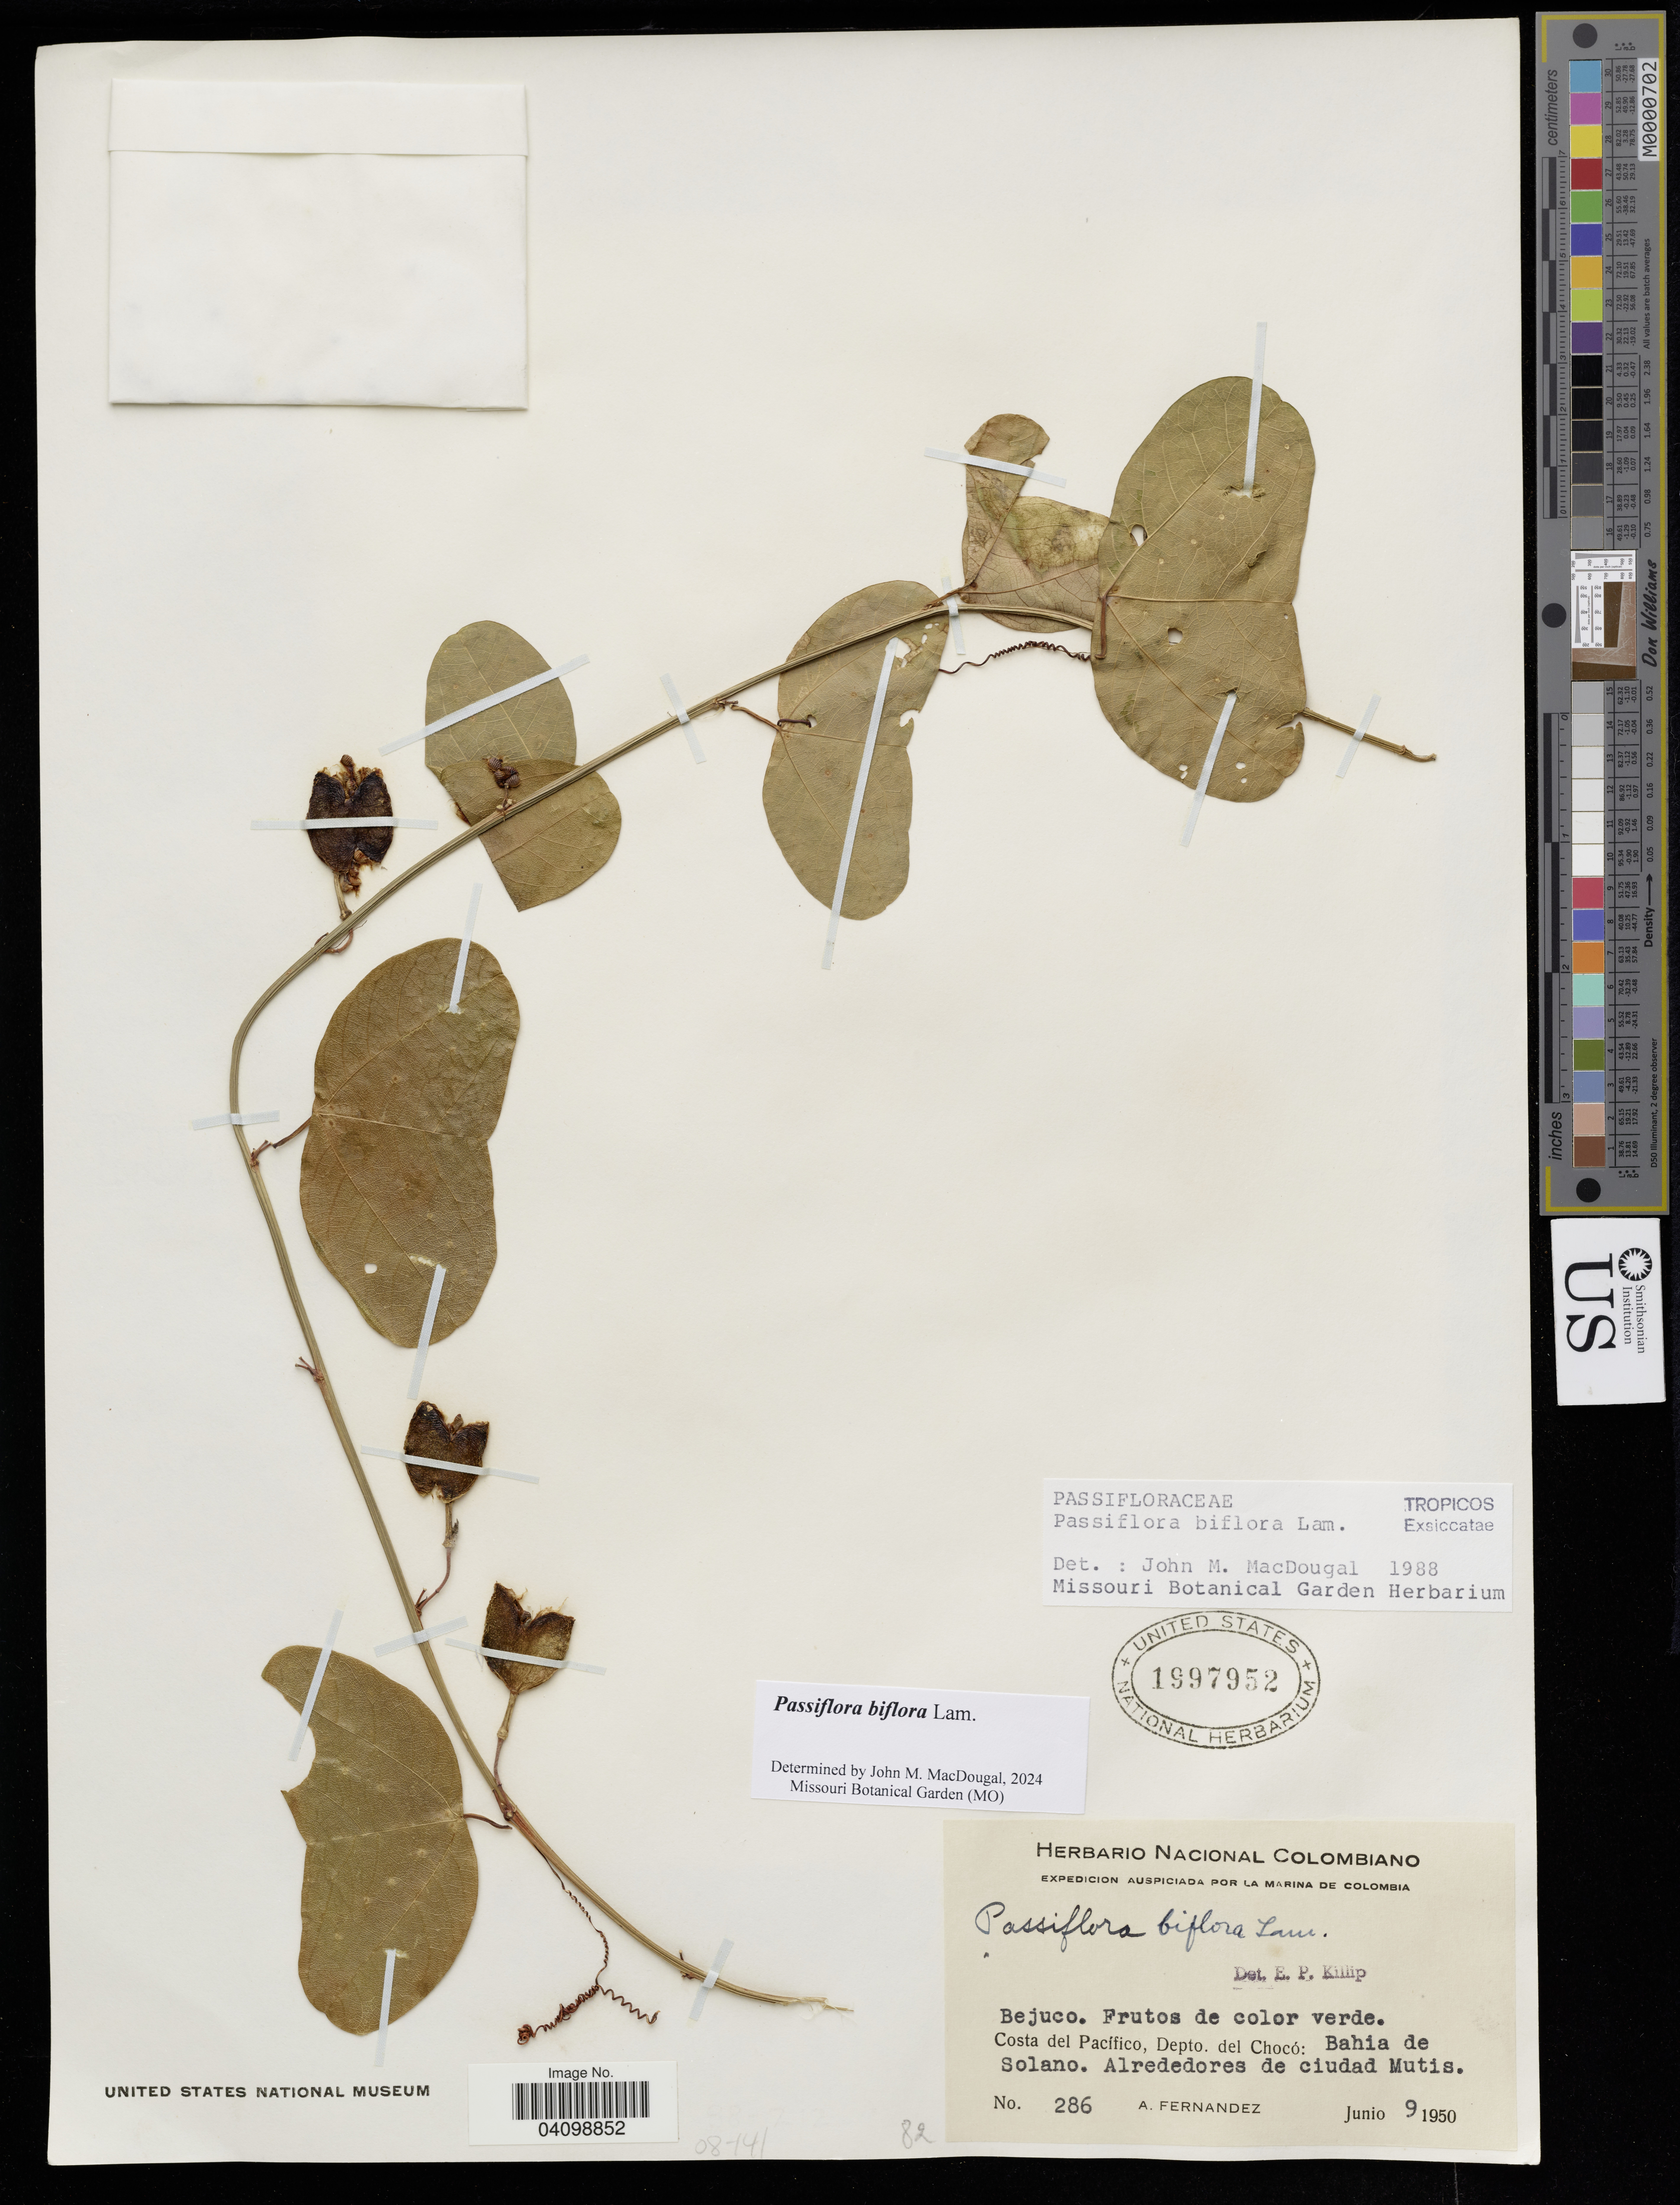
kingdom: Plantae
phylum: Tracheophyta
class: Magnoliopsida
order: Malpighiales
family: Passifloraceae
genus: Passiflora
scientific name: Passiflora biflora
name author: Lam.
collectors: A. Fernandez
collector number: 286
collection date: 1950-06-09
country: Colombia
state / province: Chocó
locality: Costa del Pacífico. Bahia de Solano. Alrededores de ciudad Mutis.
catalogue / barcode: US 1997952